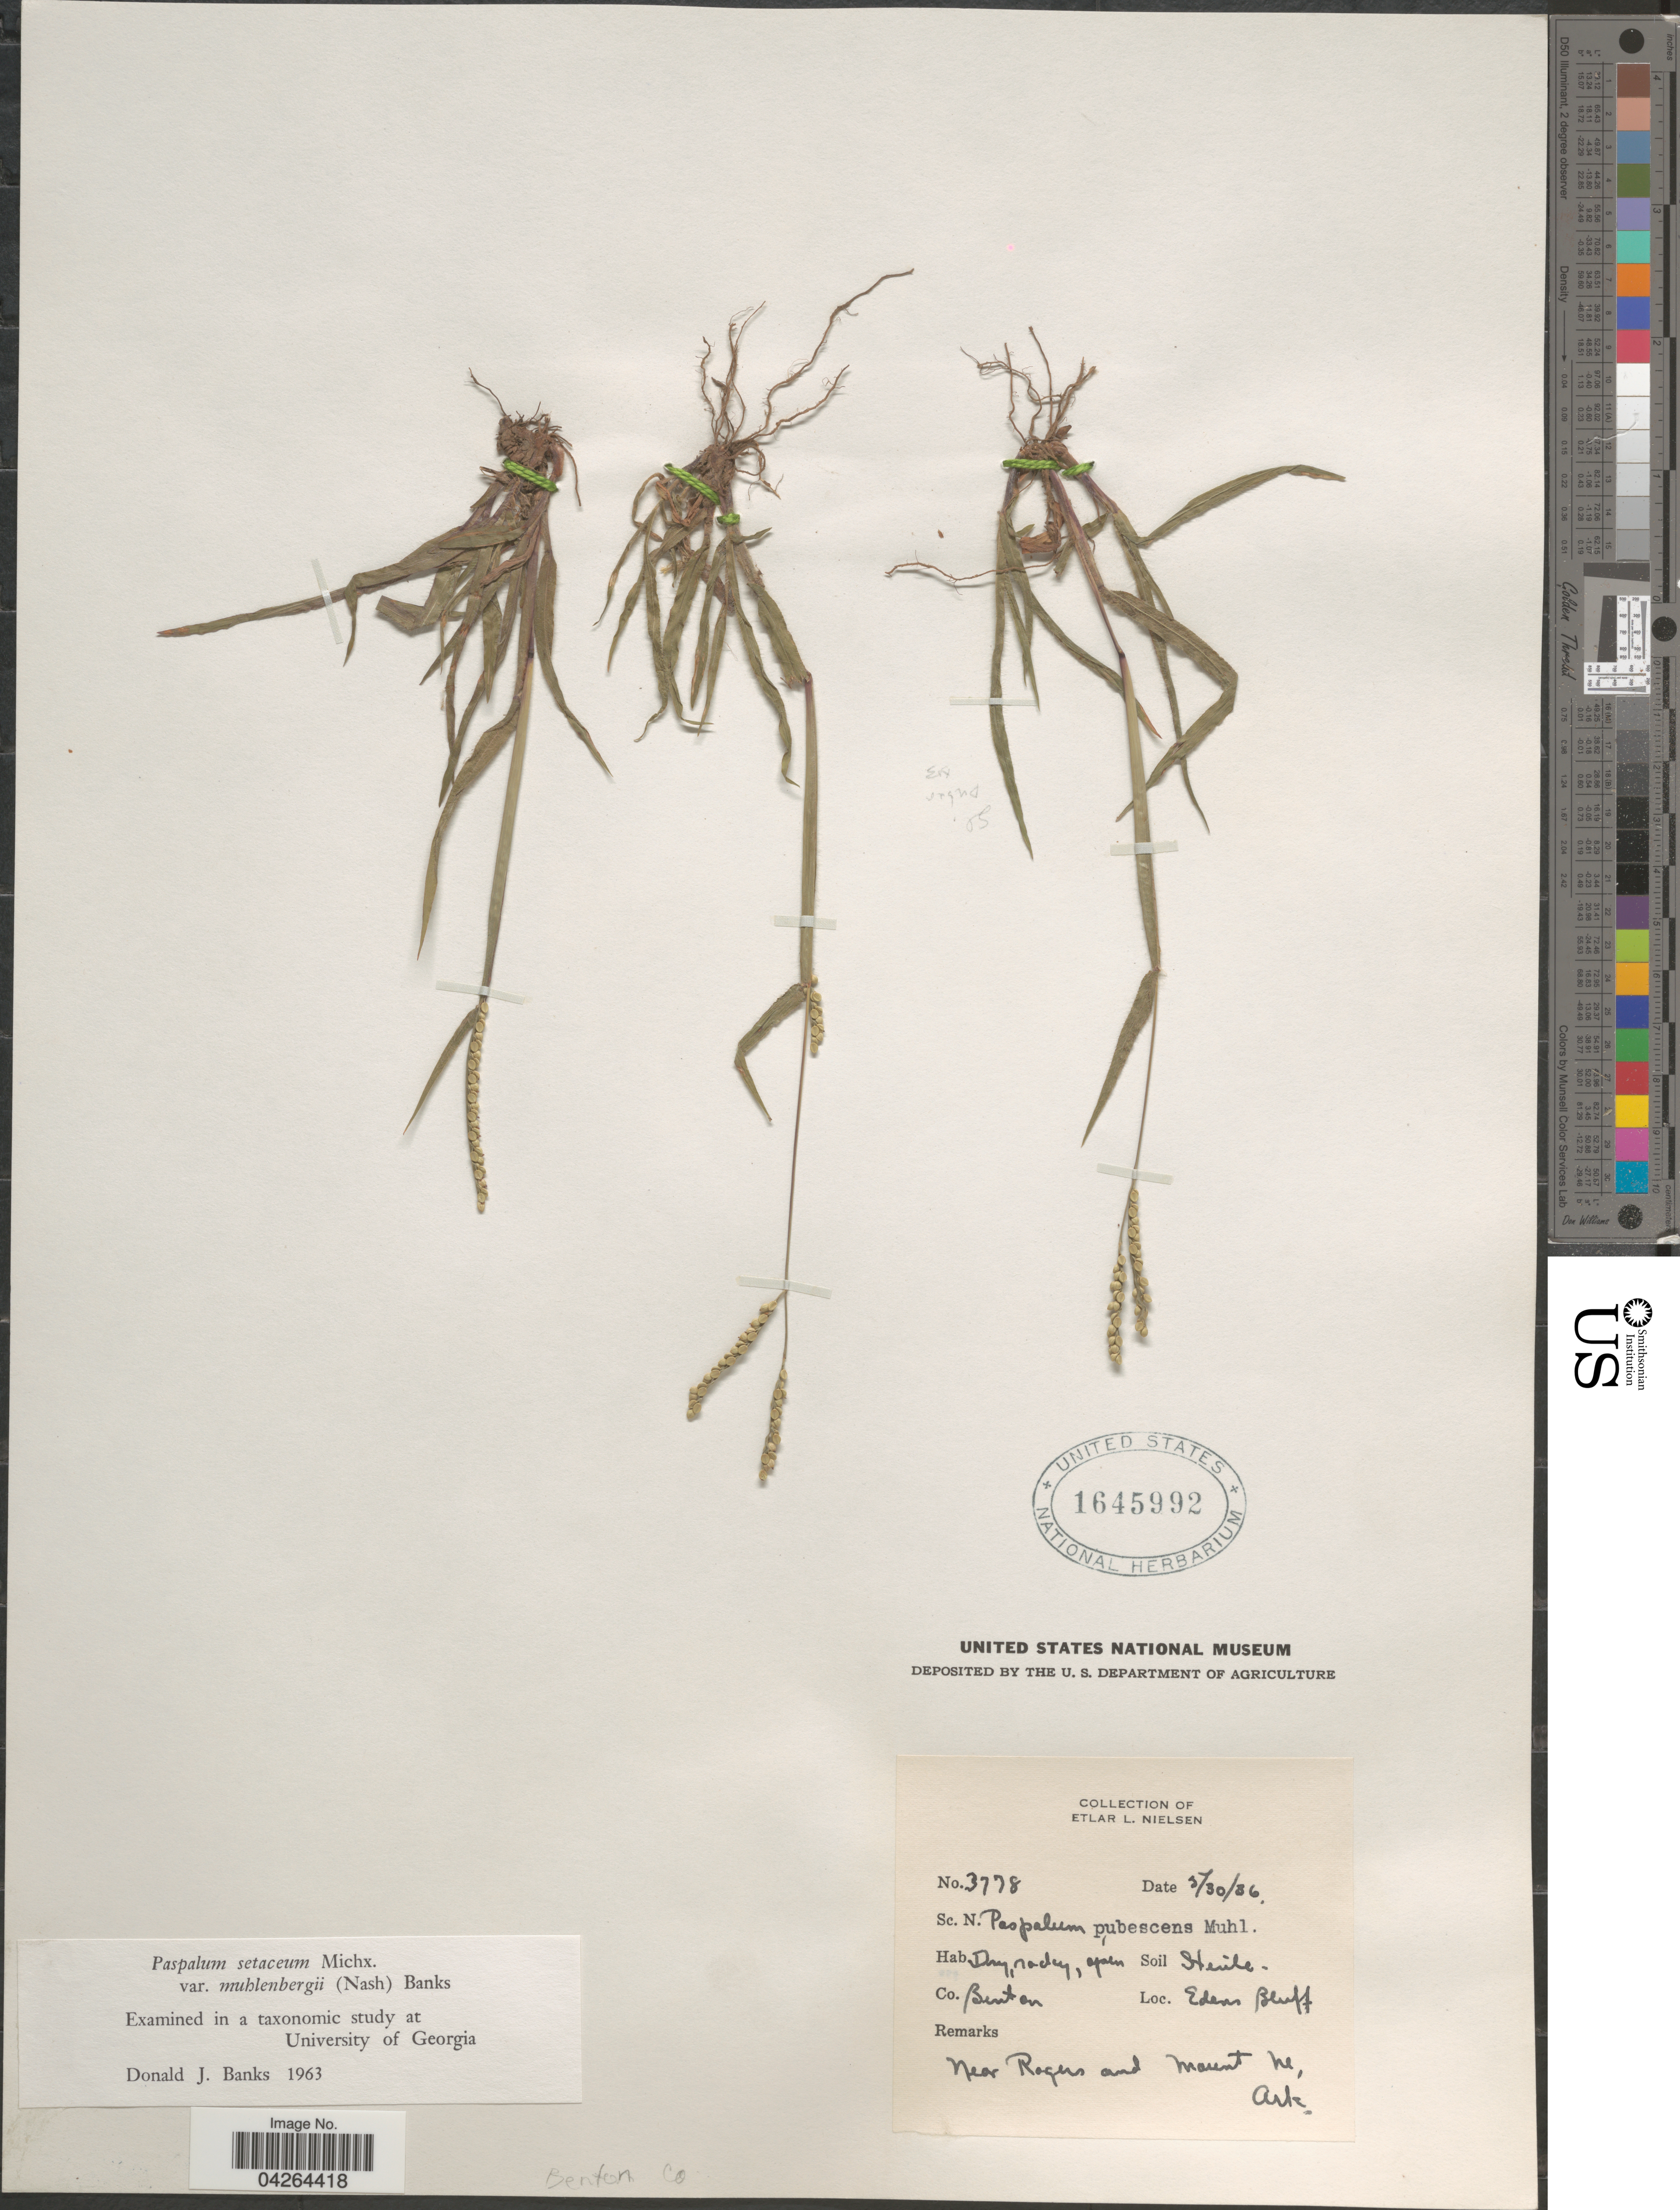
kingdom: Plantae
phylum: Tracheophyta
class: Liliopsida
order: Poales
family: Poaceae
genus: Paspalum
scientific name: Paspalum setaceum var. muhlenbergii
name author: (Nash) D.J. Banks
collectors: E. L. Nielsen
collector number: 3778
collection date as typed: Transcribed d/m/y: 30/5/36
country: United States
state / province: Arkansas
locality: Co. Benton. Edens Bluff. Near Rogers and Mount Ne. Benton Co.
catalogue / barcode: US 1645992